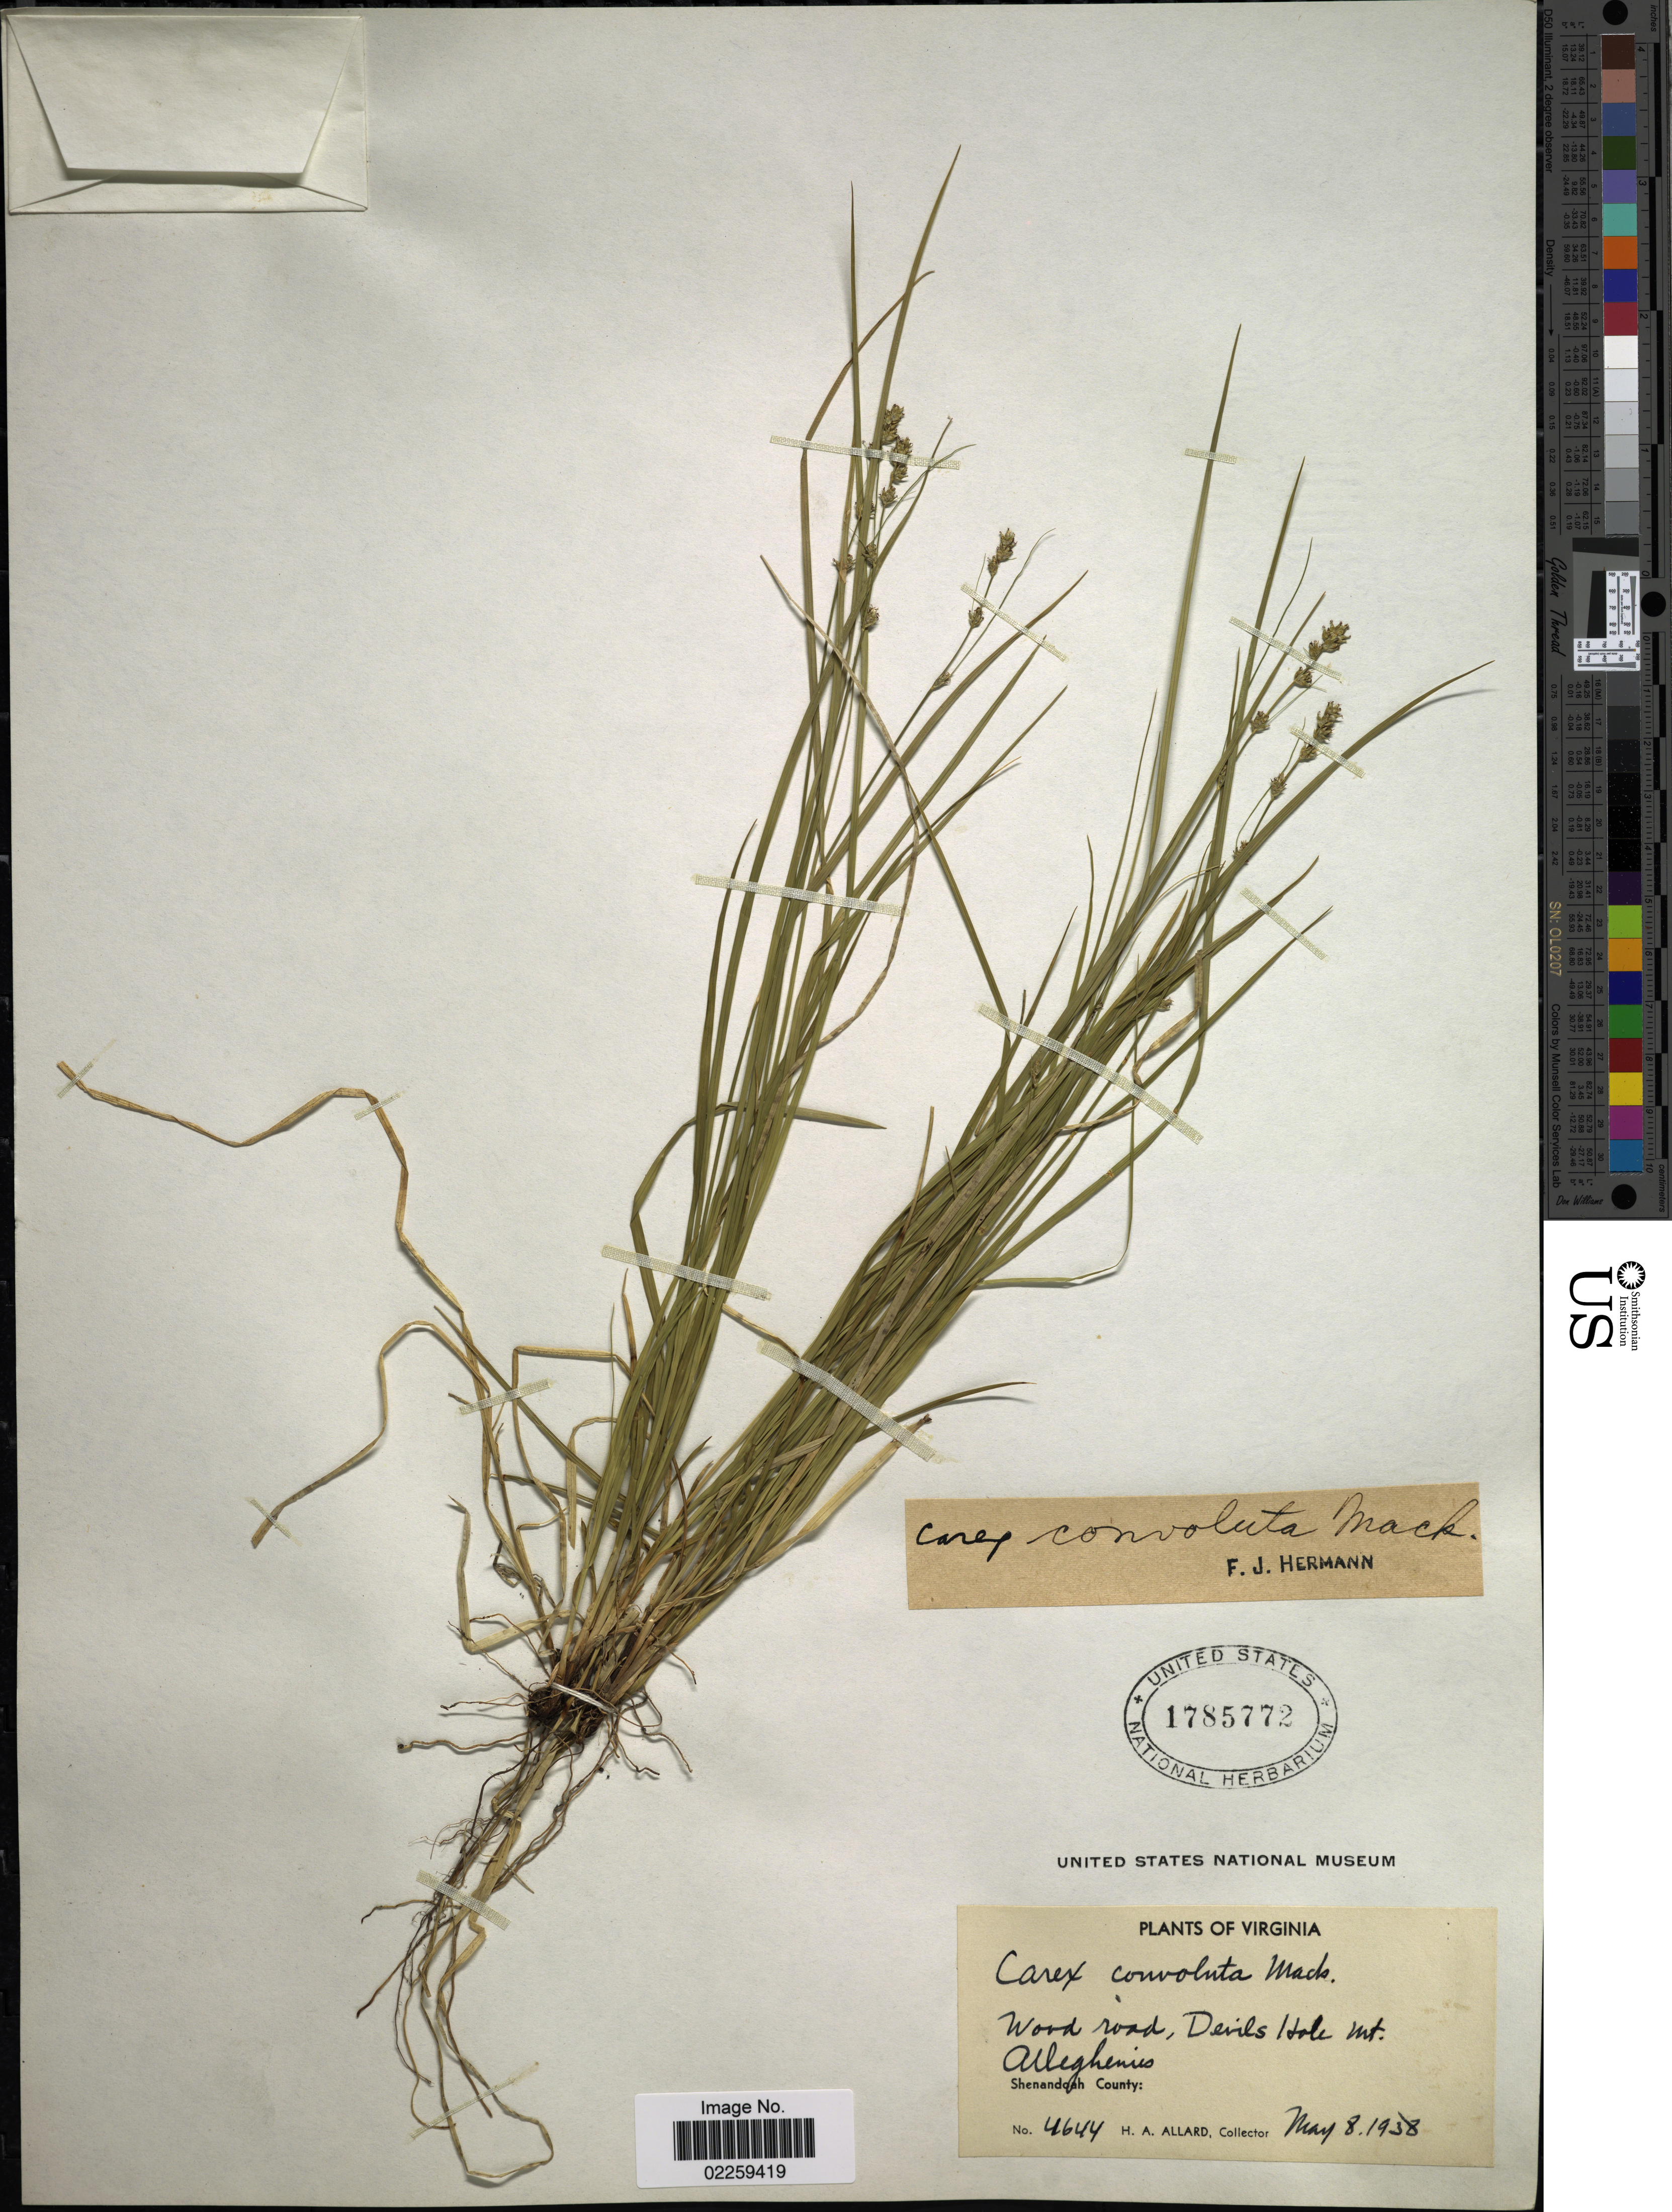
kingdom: Plantae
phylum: Tracheophyta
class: Liliopsida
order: Poales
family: Cyperaceae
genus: Carex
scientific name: Carex rosea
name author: Willd.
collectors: H. A. Allard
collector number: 4644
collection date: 1938-05-08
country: United States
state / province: Virginia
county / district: Shenandoah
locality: Wood road, Devils Hole Mt. Alleghenies, Shenandoah County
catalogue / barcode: US 1785772